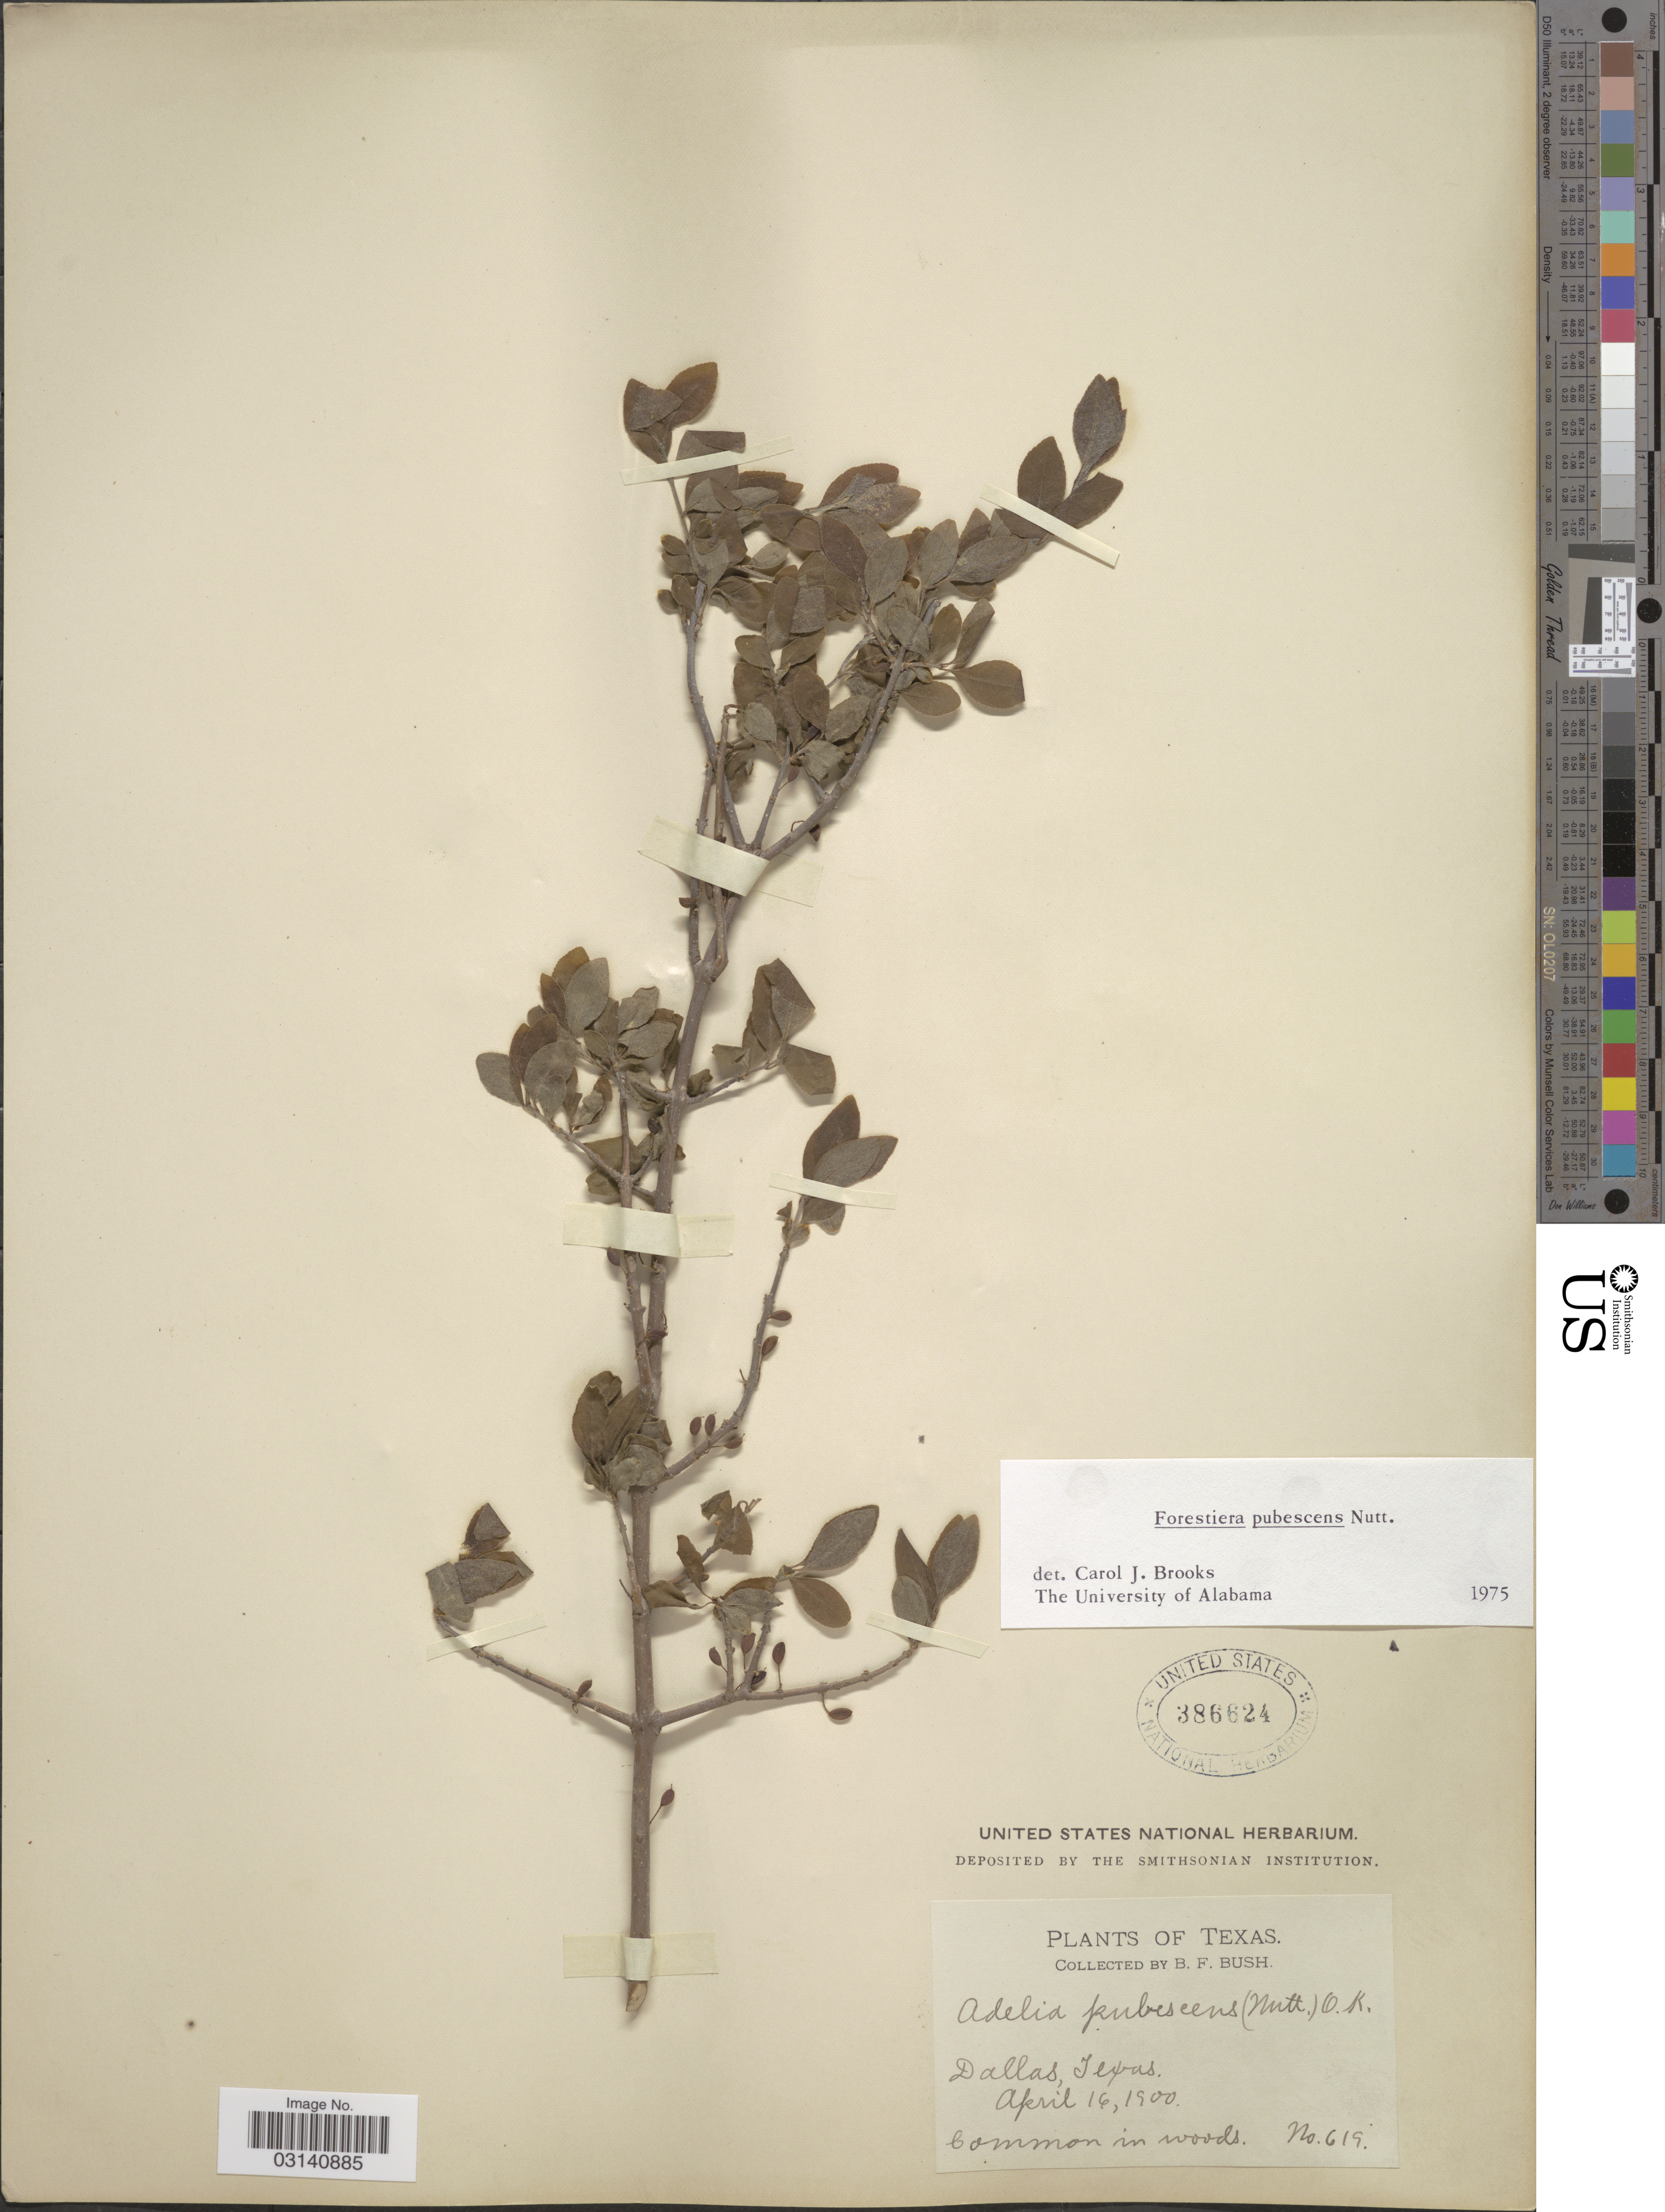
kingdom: Plantae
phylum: Tracheophyta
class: Magnoliopsida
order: Lamiales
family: Oleaceae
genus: Forestiera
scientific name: Forestiera pubescens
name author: Nutt.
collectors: B. F. Bush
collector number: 619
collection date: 1900-04-16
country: United States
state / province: Texas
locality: Dallas.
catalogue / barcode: US 386624